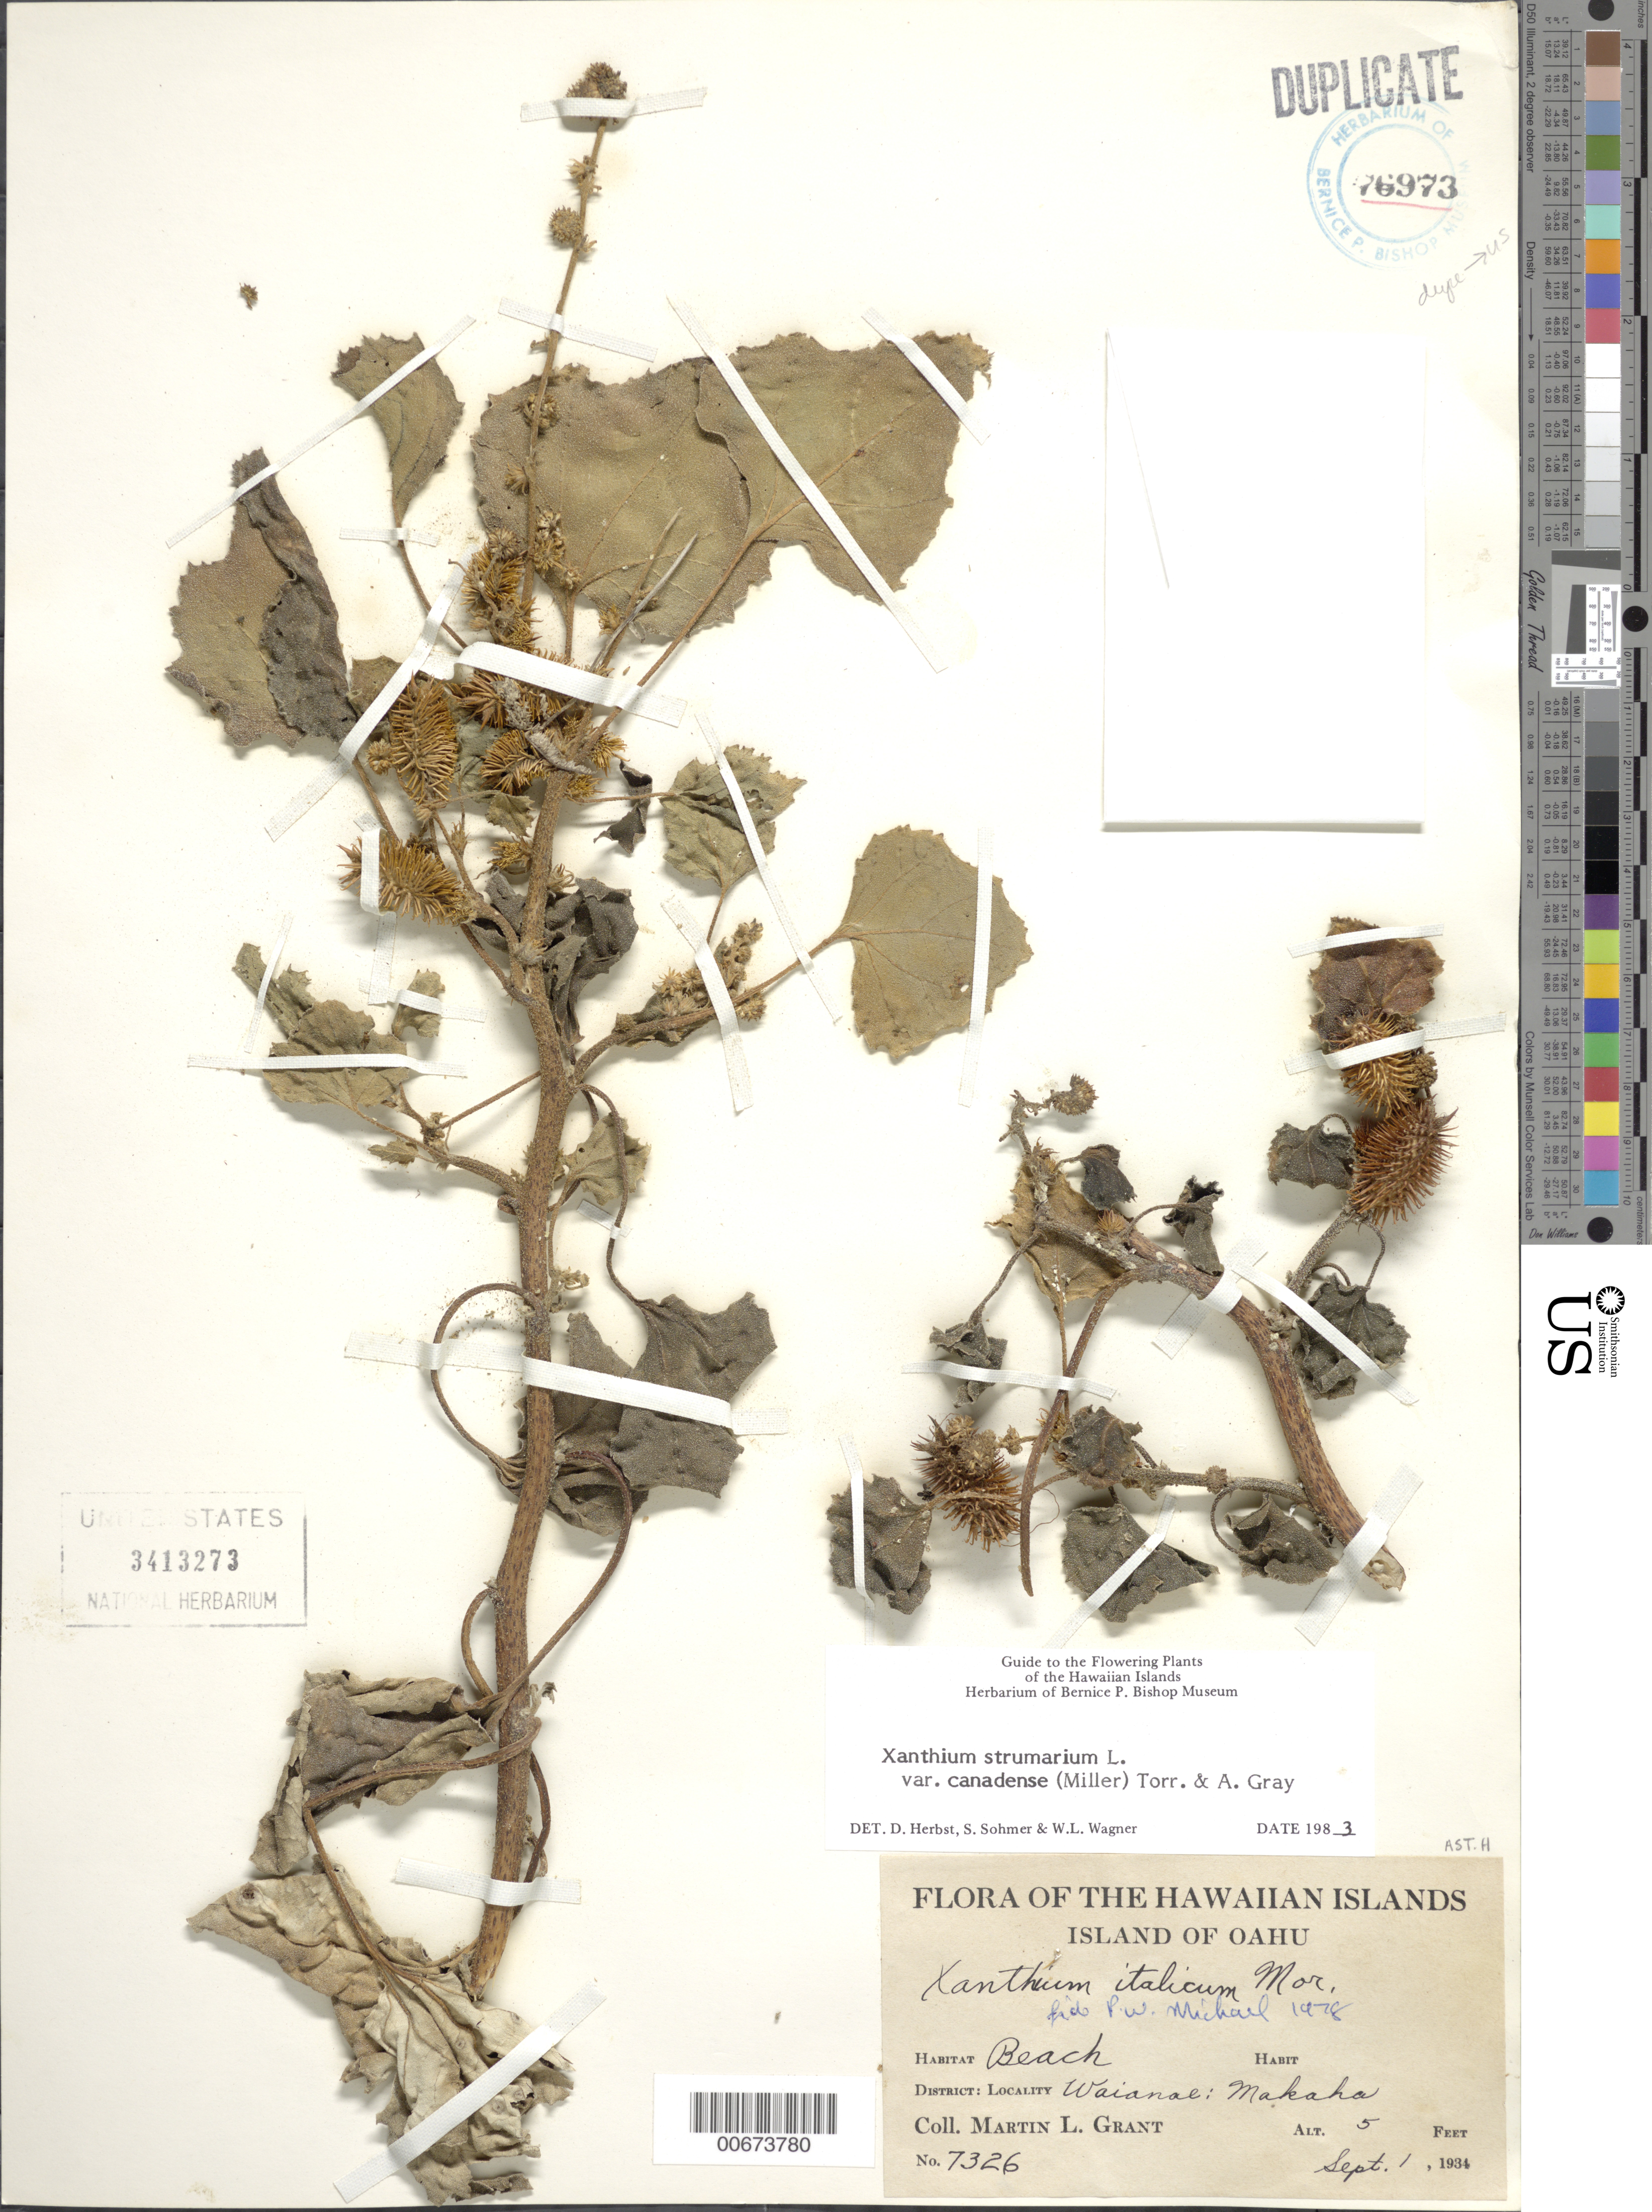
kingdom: Plantae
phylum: Tracheophyta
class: Magnoliopsida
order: Asterales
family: Asteraceae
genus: Xanthium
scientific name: Xanthium strumarium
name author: L.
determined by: Wagner, W. L., (BOT), Smithsonian Institution - National Museum of Natural History (UNITED STATES)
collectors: M. L. Grant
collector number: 7326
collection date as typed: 1 Sep 1934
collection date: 1934-09-01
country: United States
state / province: Hawaii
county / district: Honolulu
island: Oahu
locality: Waianae, Makaha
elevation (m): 2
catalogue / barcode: US 3413273